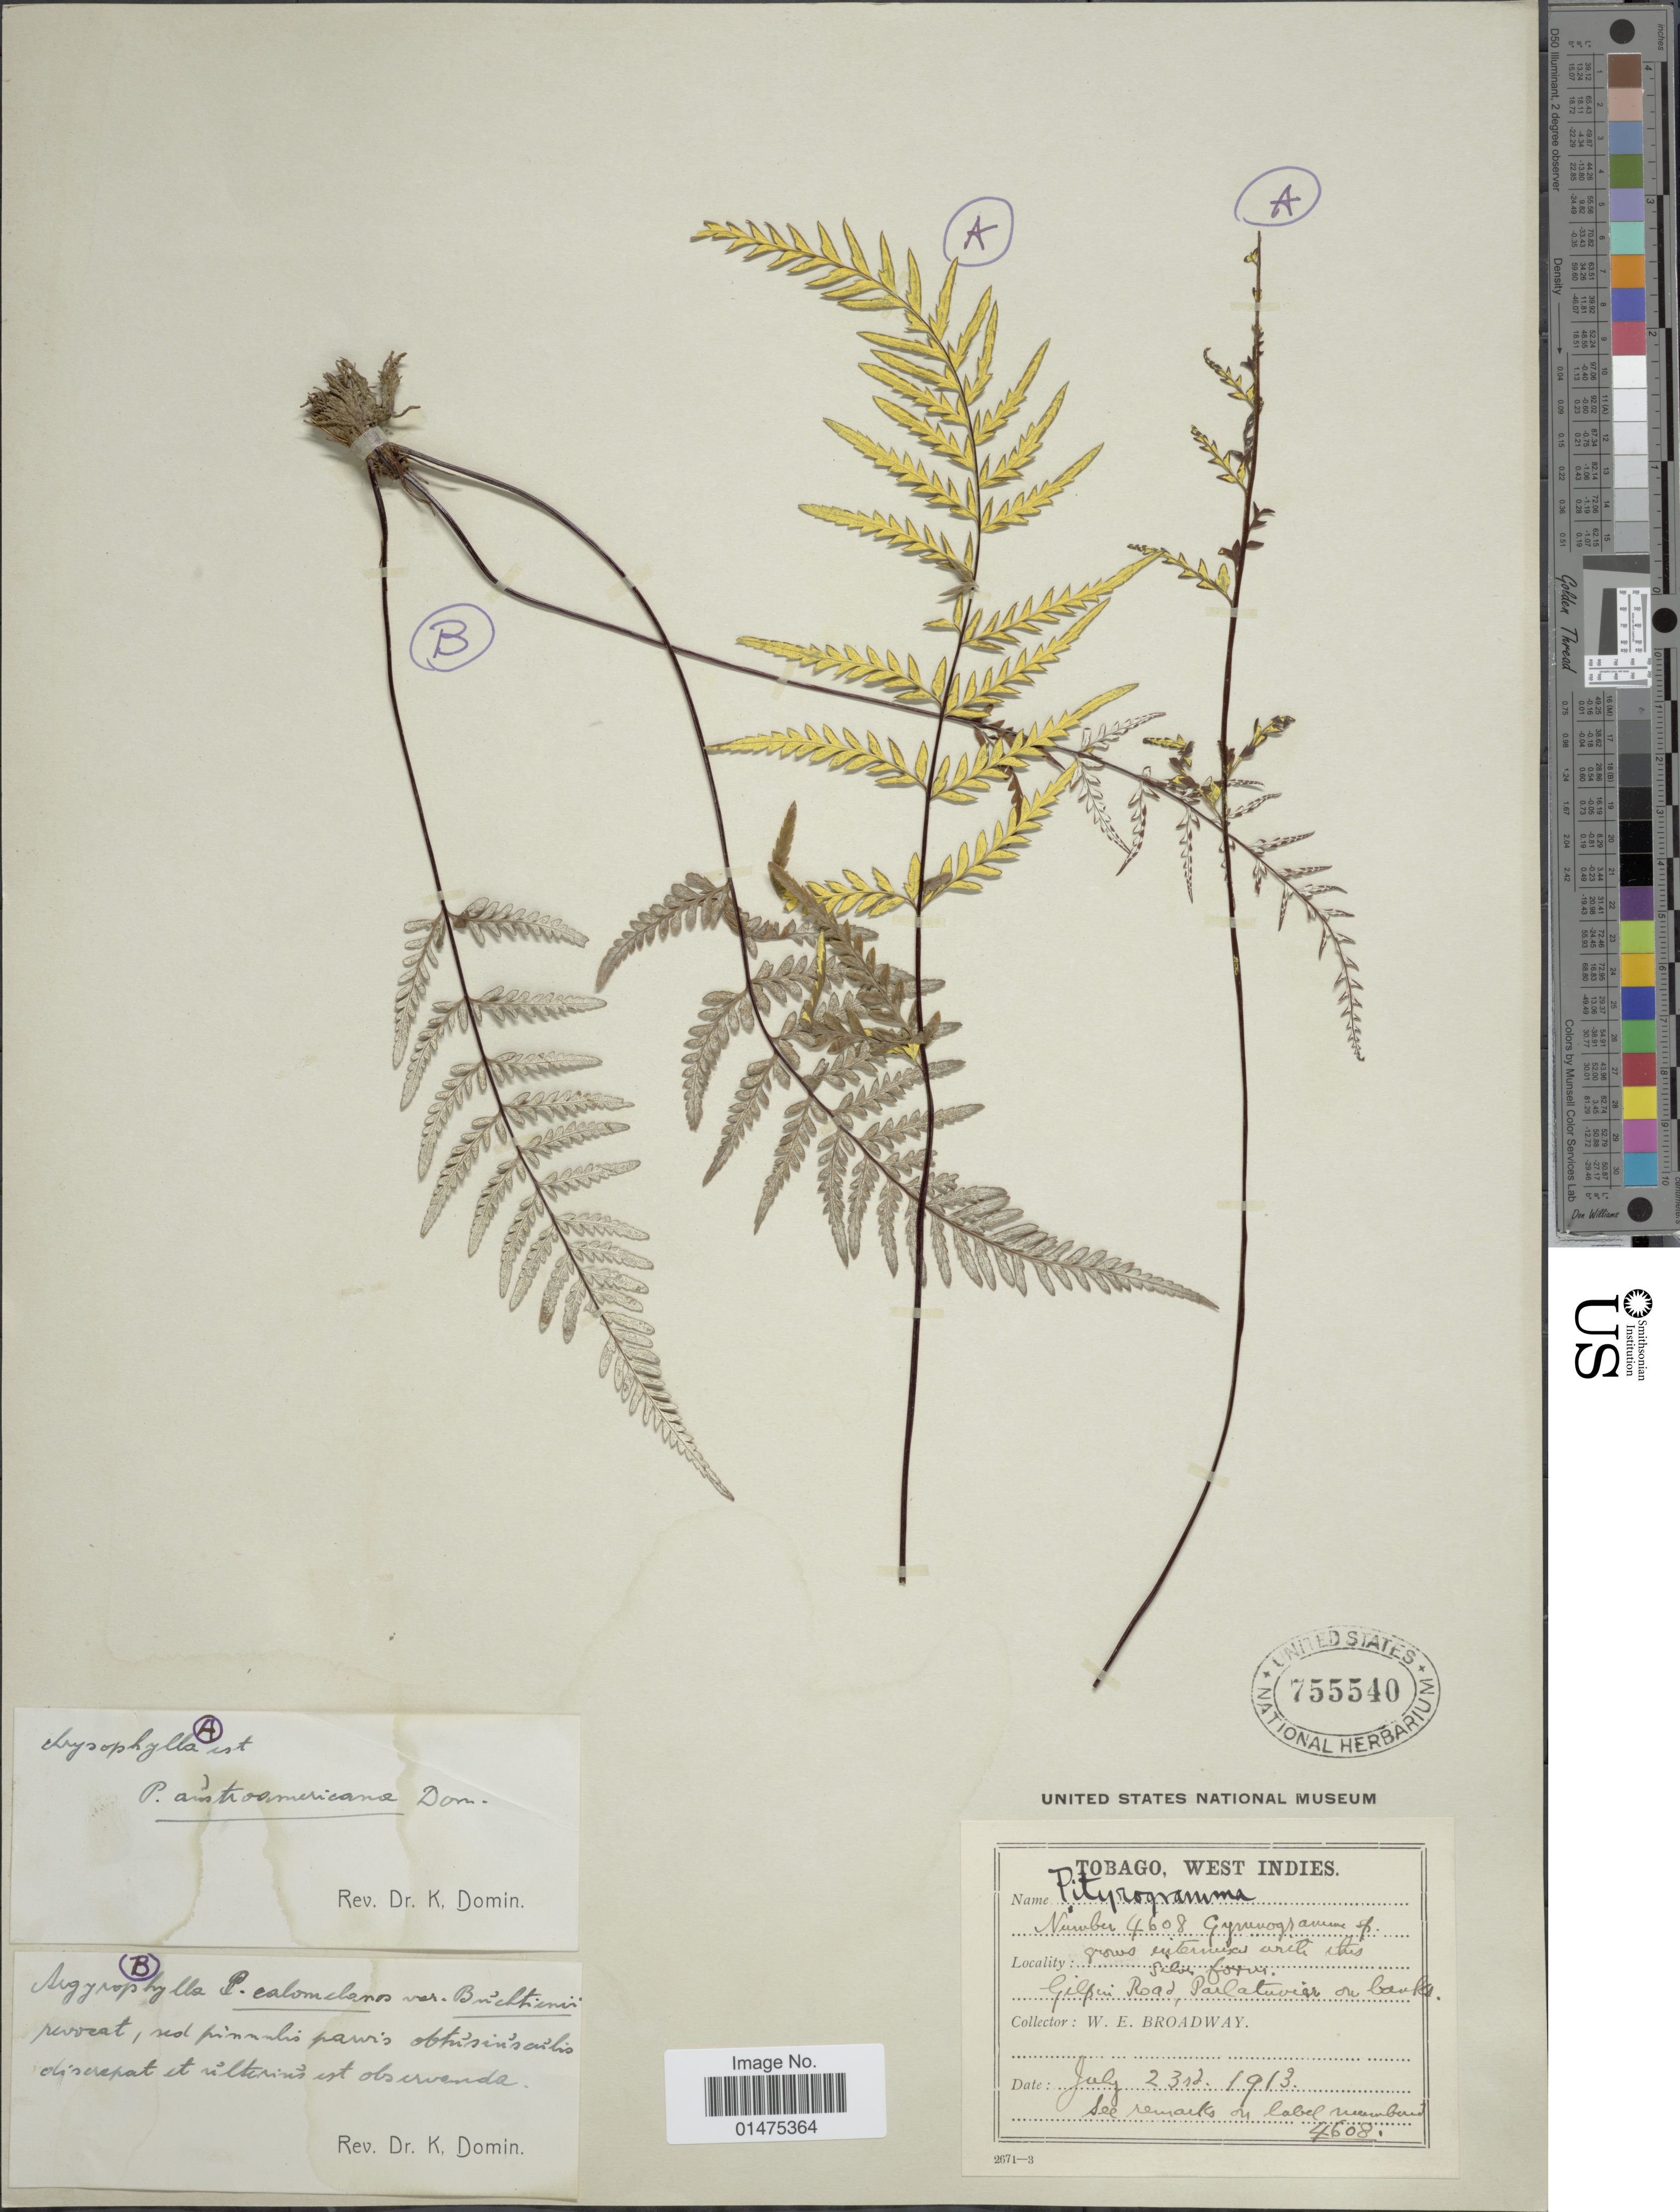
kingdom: Plantae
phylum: Tracheophyta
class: Polypodiopsida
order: Polypodiales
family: Pteridaceae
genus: Pityrogramma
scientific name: Pityrogramma sp.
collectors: W. E. Broadway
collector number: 4608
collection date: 1913-07-23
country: Trinidad and Tobago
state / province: Tobago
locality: Tobago, Gilpin Road, Parlatuvier on banks, intermixed with the "silver" form.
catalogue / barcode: US 755540